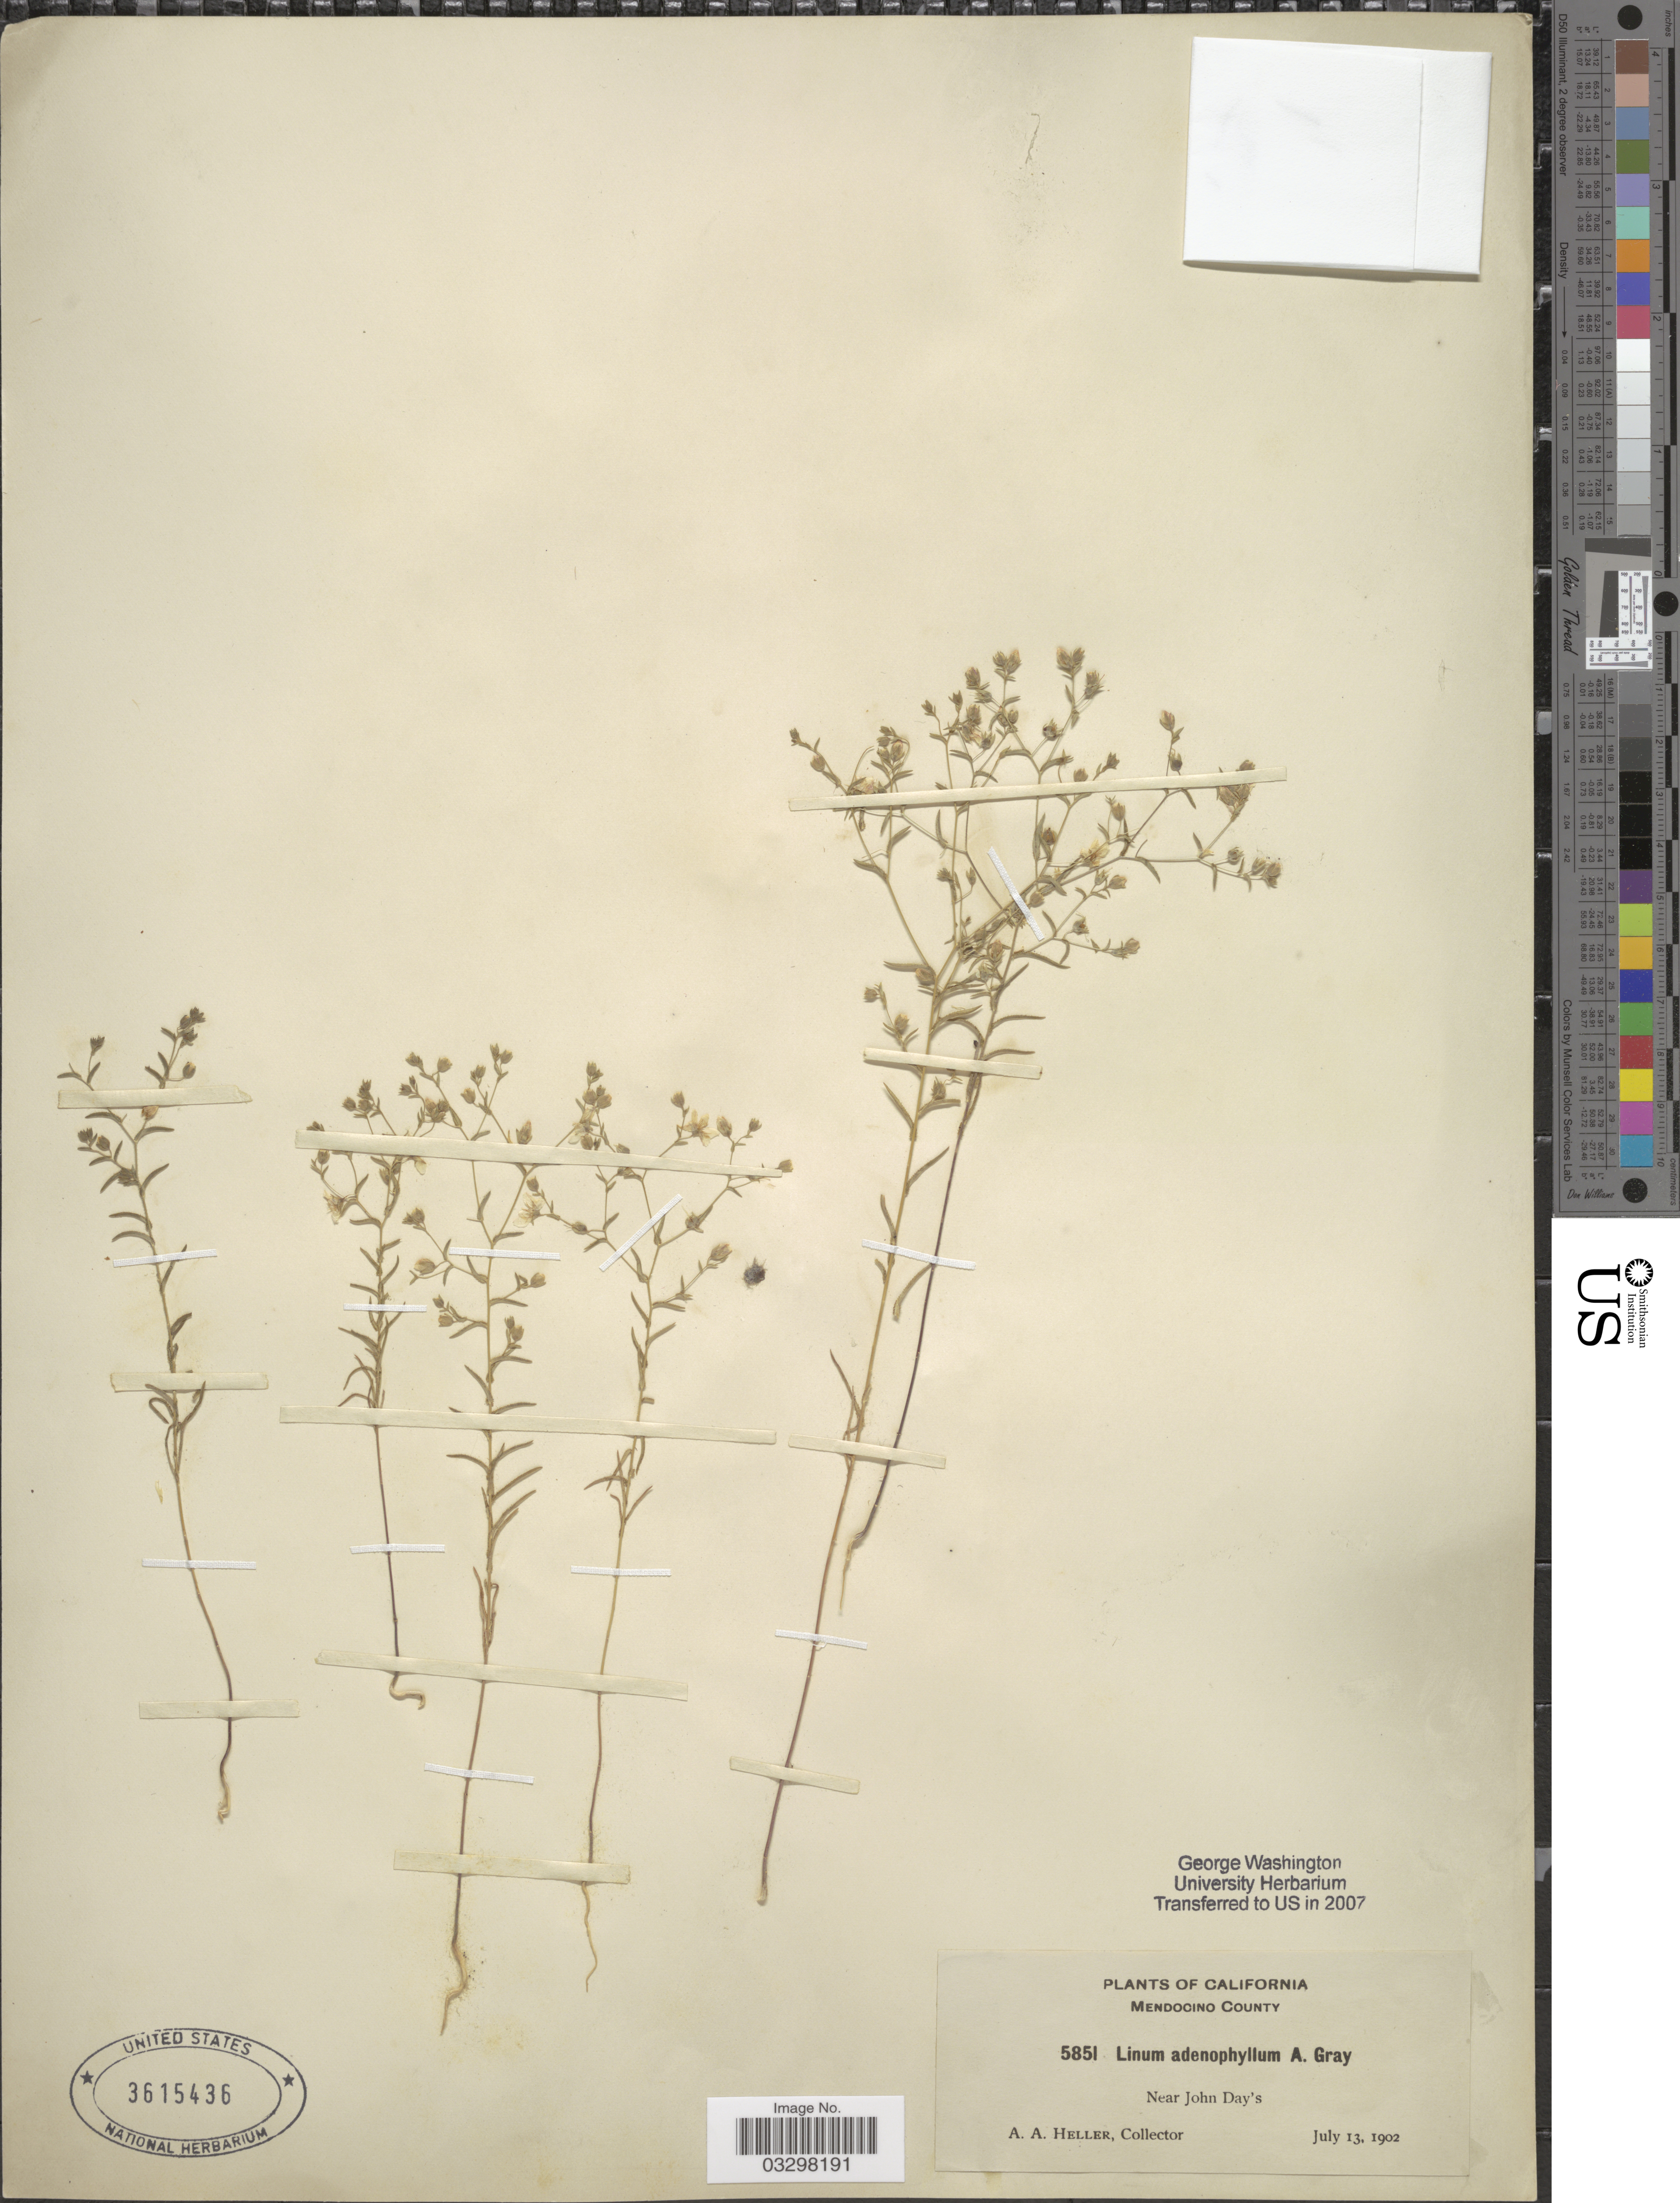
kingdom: Plantae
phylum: Tracheophyta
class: Magnoliopsida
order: Malpighiales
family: Linaceae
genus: Linum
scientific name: Linum adenophyllum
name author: A. Gray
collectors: A. A. Heller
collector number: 5851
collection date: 1902-07-13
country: United States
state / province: California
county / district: Mendocino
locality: Mendocino County. Near John Day's.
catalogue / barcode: US 3615436